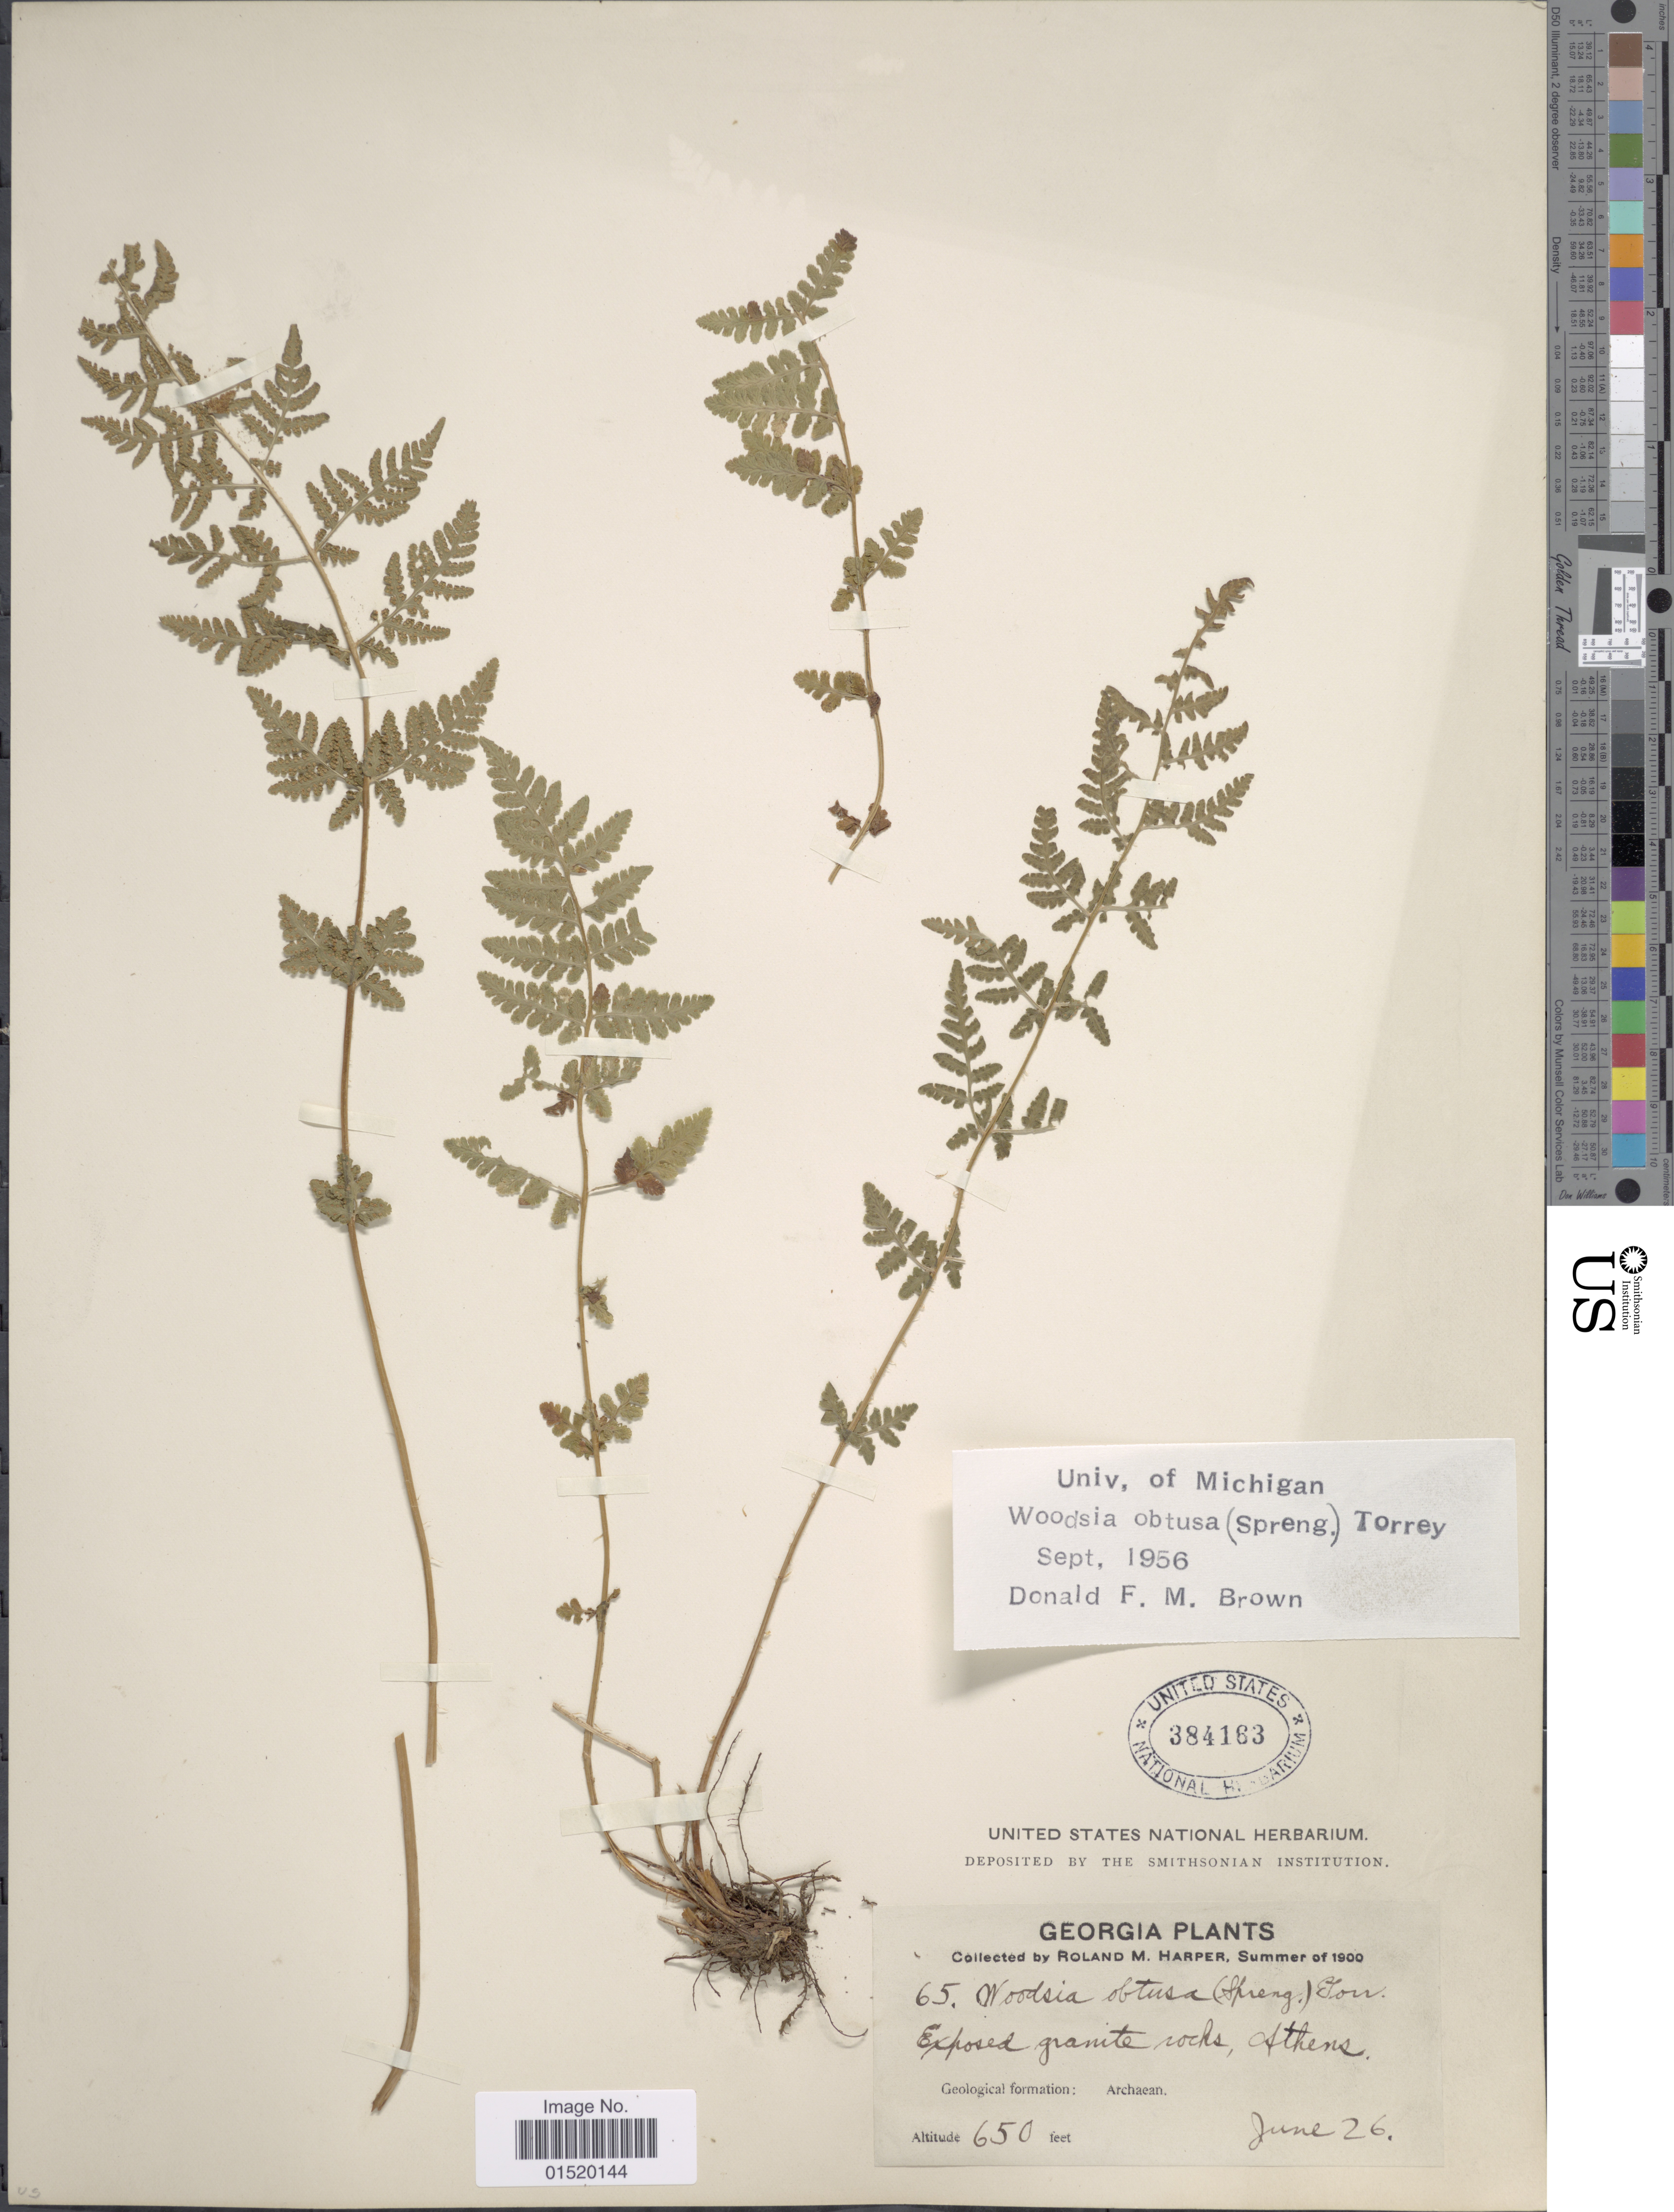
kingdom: Plantae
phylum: Tracheophyta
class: Polypodiopsida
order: Polypodiales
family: Woodsiaceae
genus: Woodsia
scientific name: Woodsia obtusa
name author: (Spreng.) Torr.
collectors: R. M. Harper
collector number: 65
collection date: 1900-06-26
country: United States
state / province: Georgia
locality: Exposed granite rocks, Athens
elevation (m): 198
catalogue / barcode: US 384163